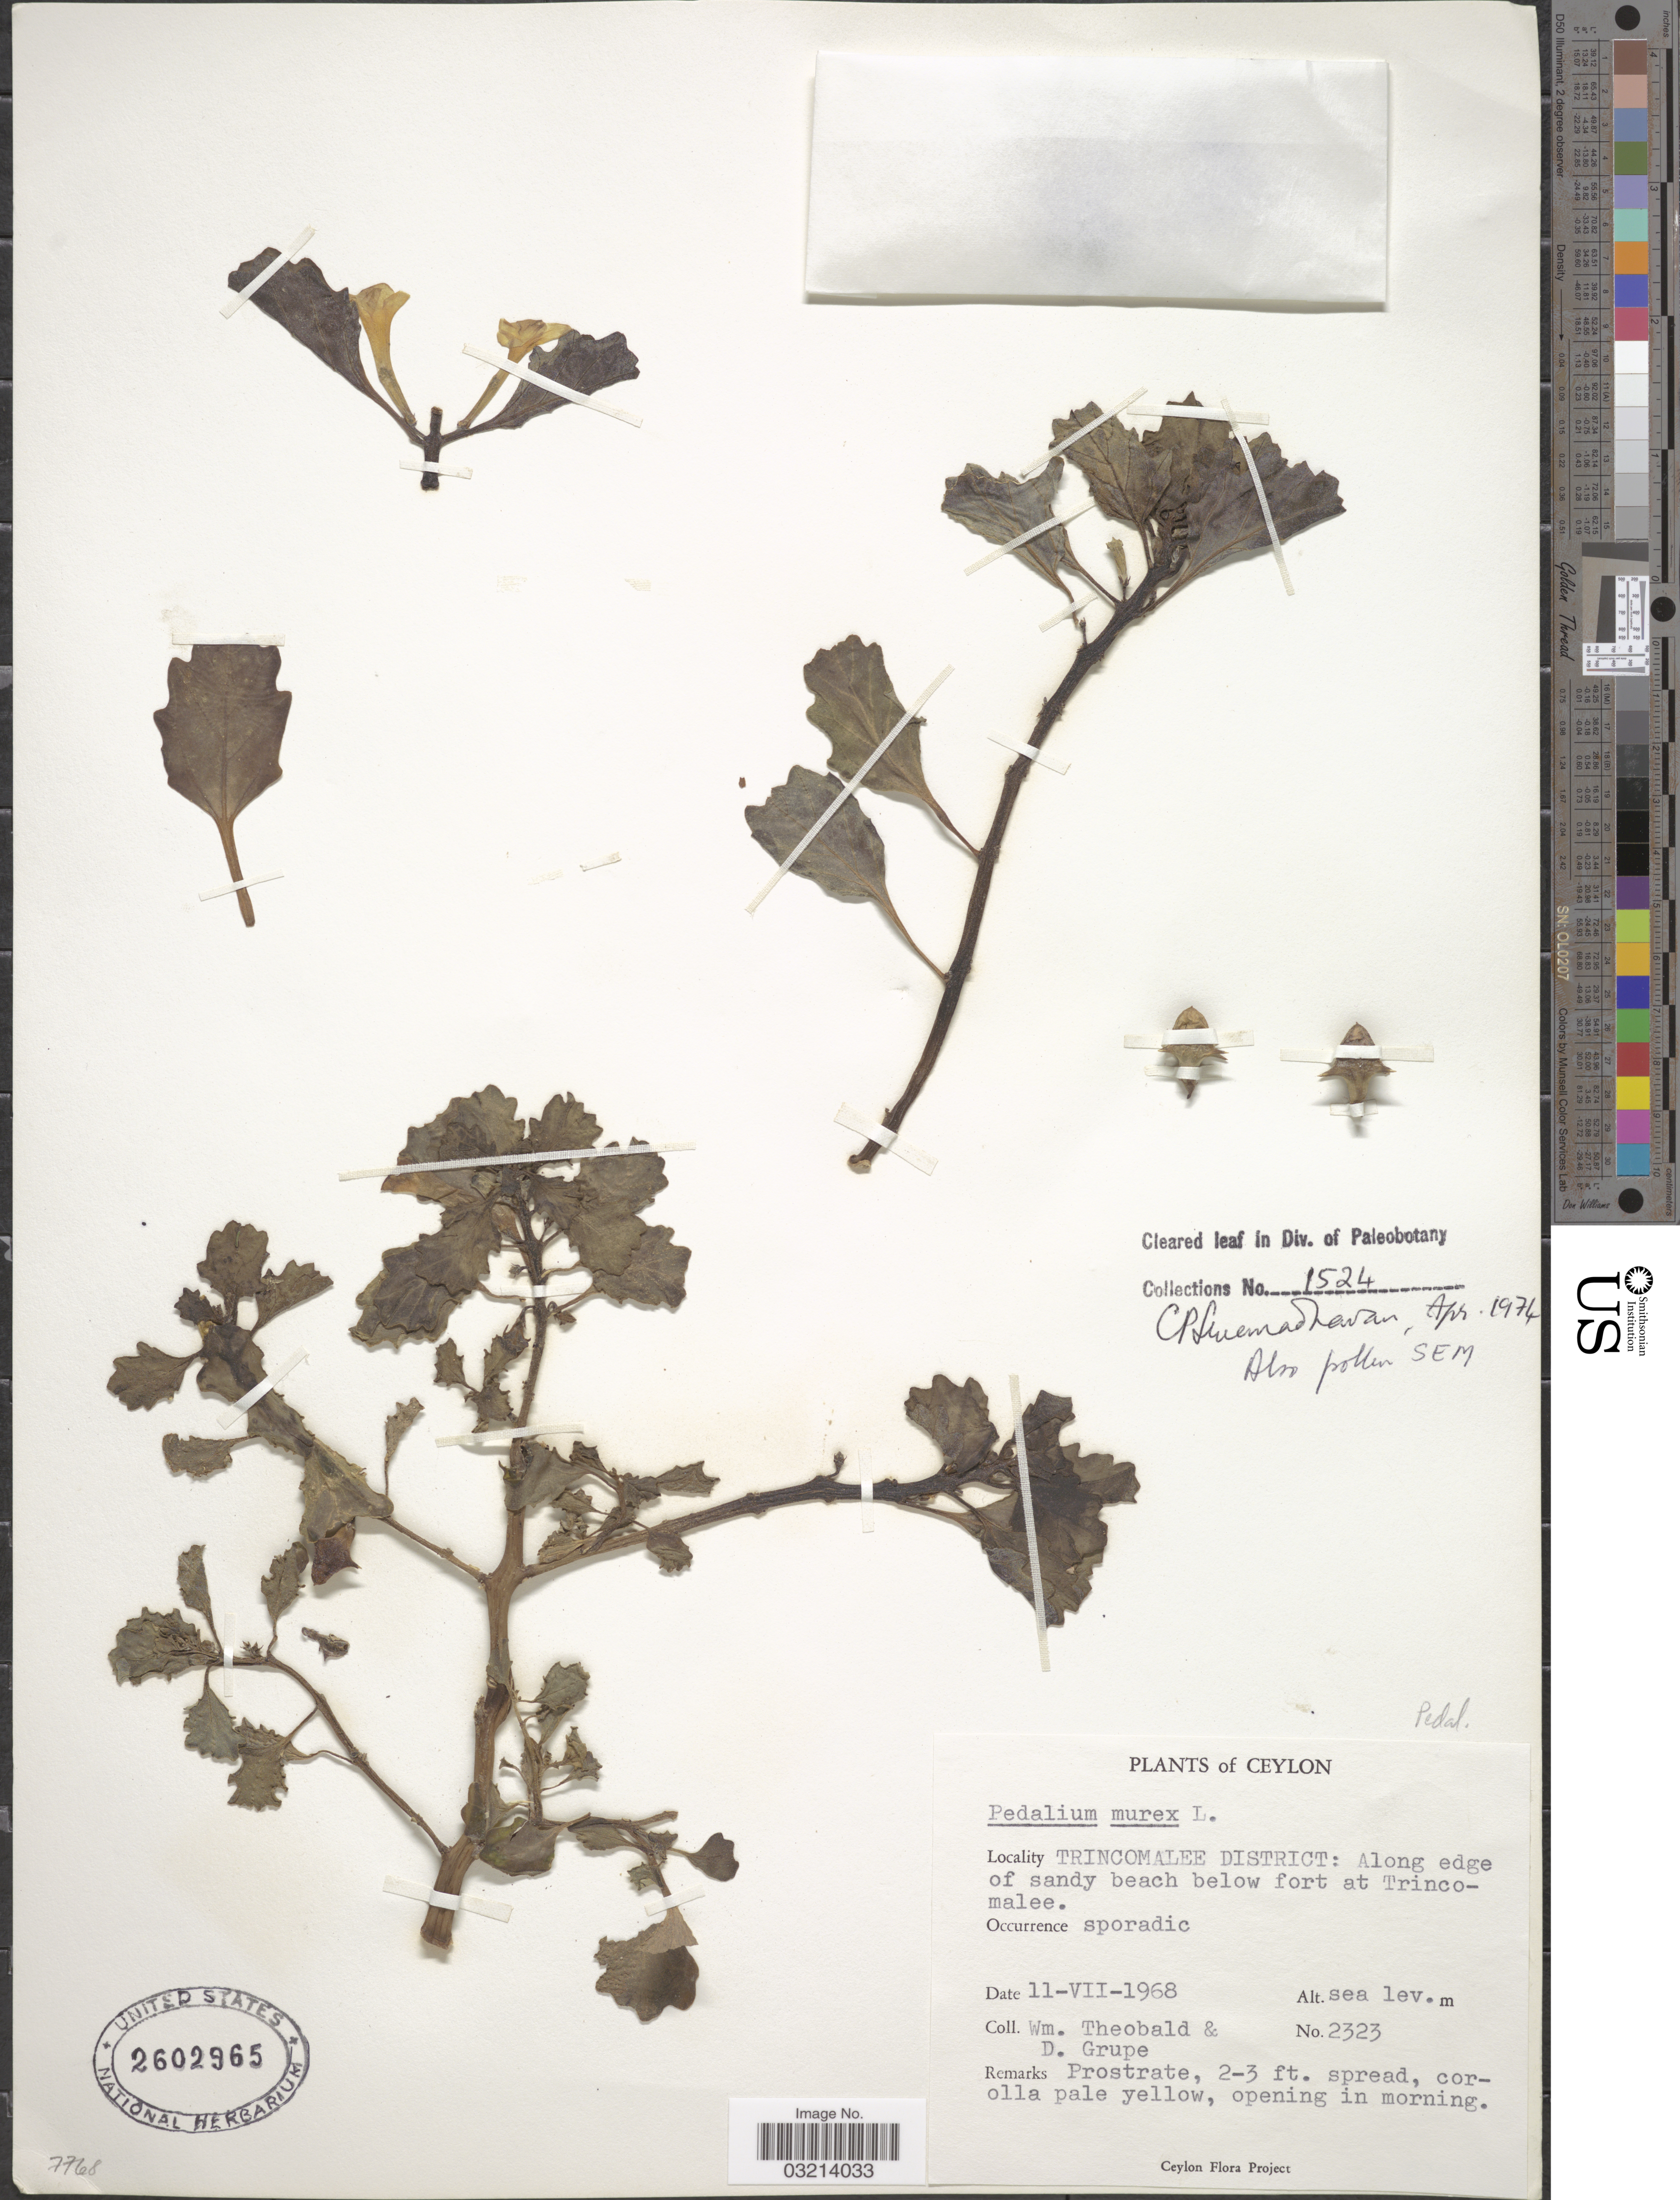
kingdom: Plantae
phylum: Tracheophyta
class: Magnoliopsida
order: Lamiales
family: Pedaliaceae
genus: Pedalium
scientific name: Pedalium murex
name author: L.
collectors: W. Theobald & D. Grupe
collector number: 2323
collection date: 1968-07-11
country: Sri Lanka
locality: Ceylon. Trincomalee District: Along edge of sandy beach below fort at Trincomalee.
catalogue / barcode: US 2602965